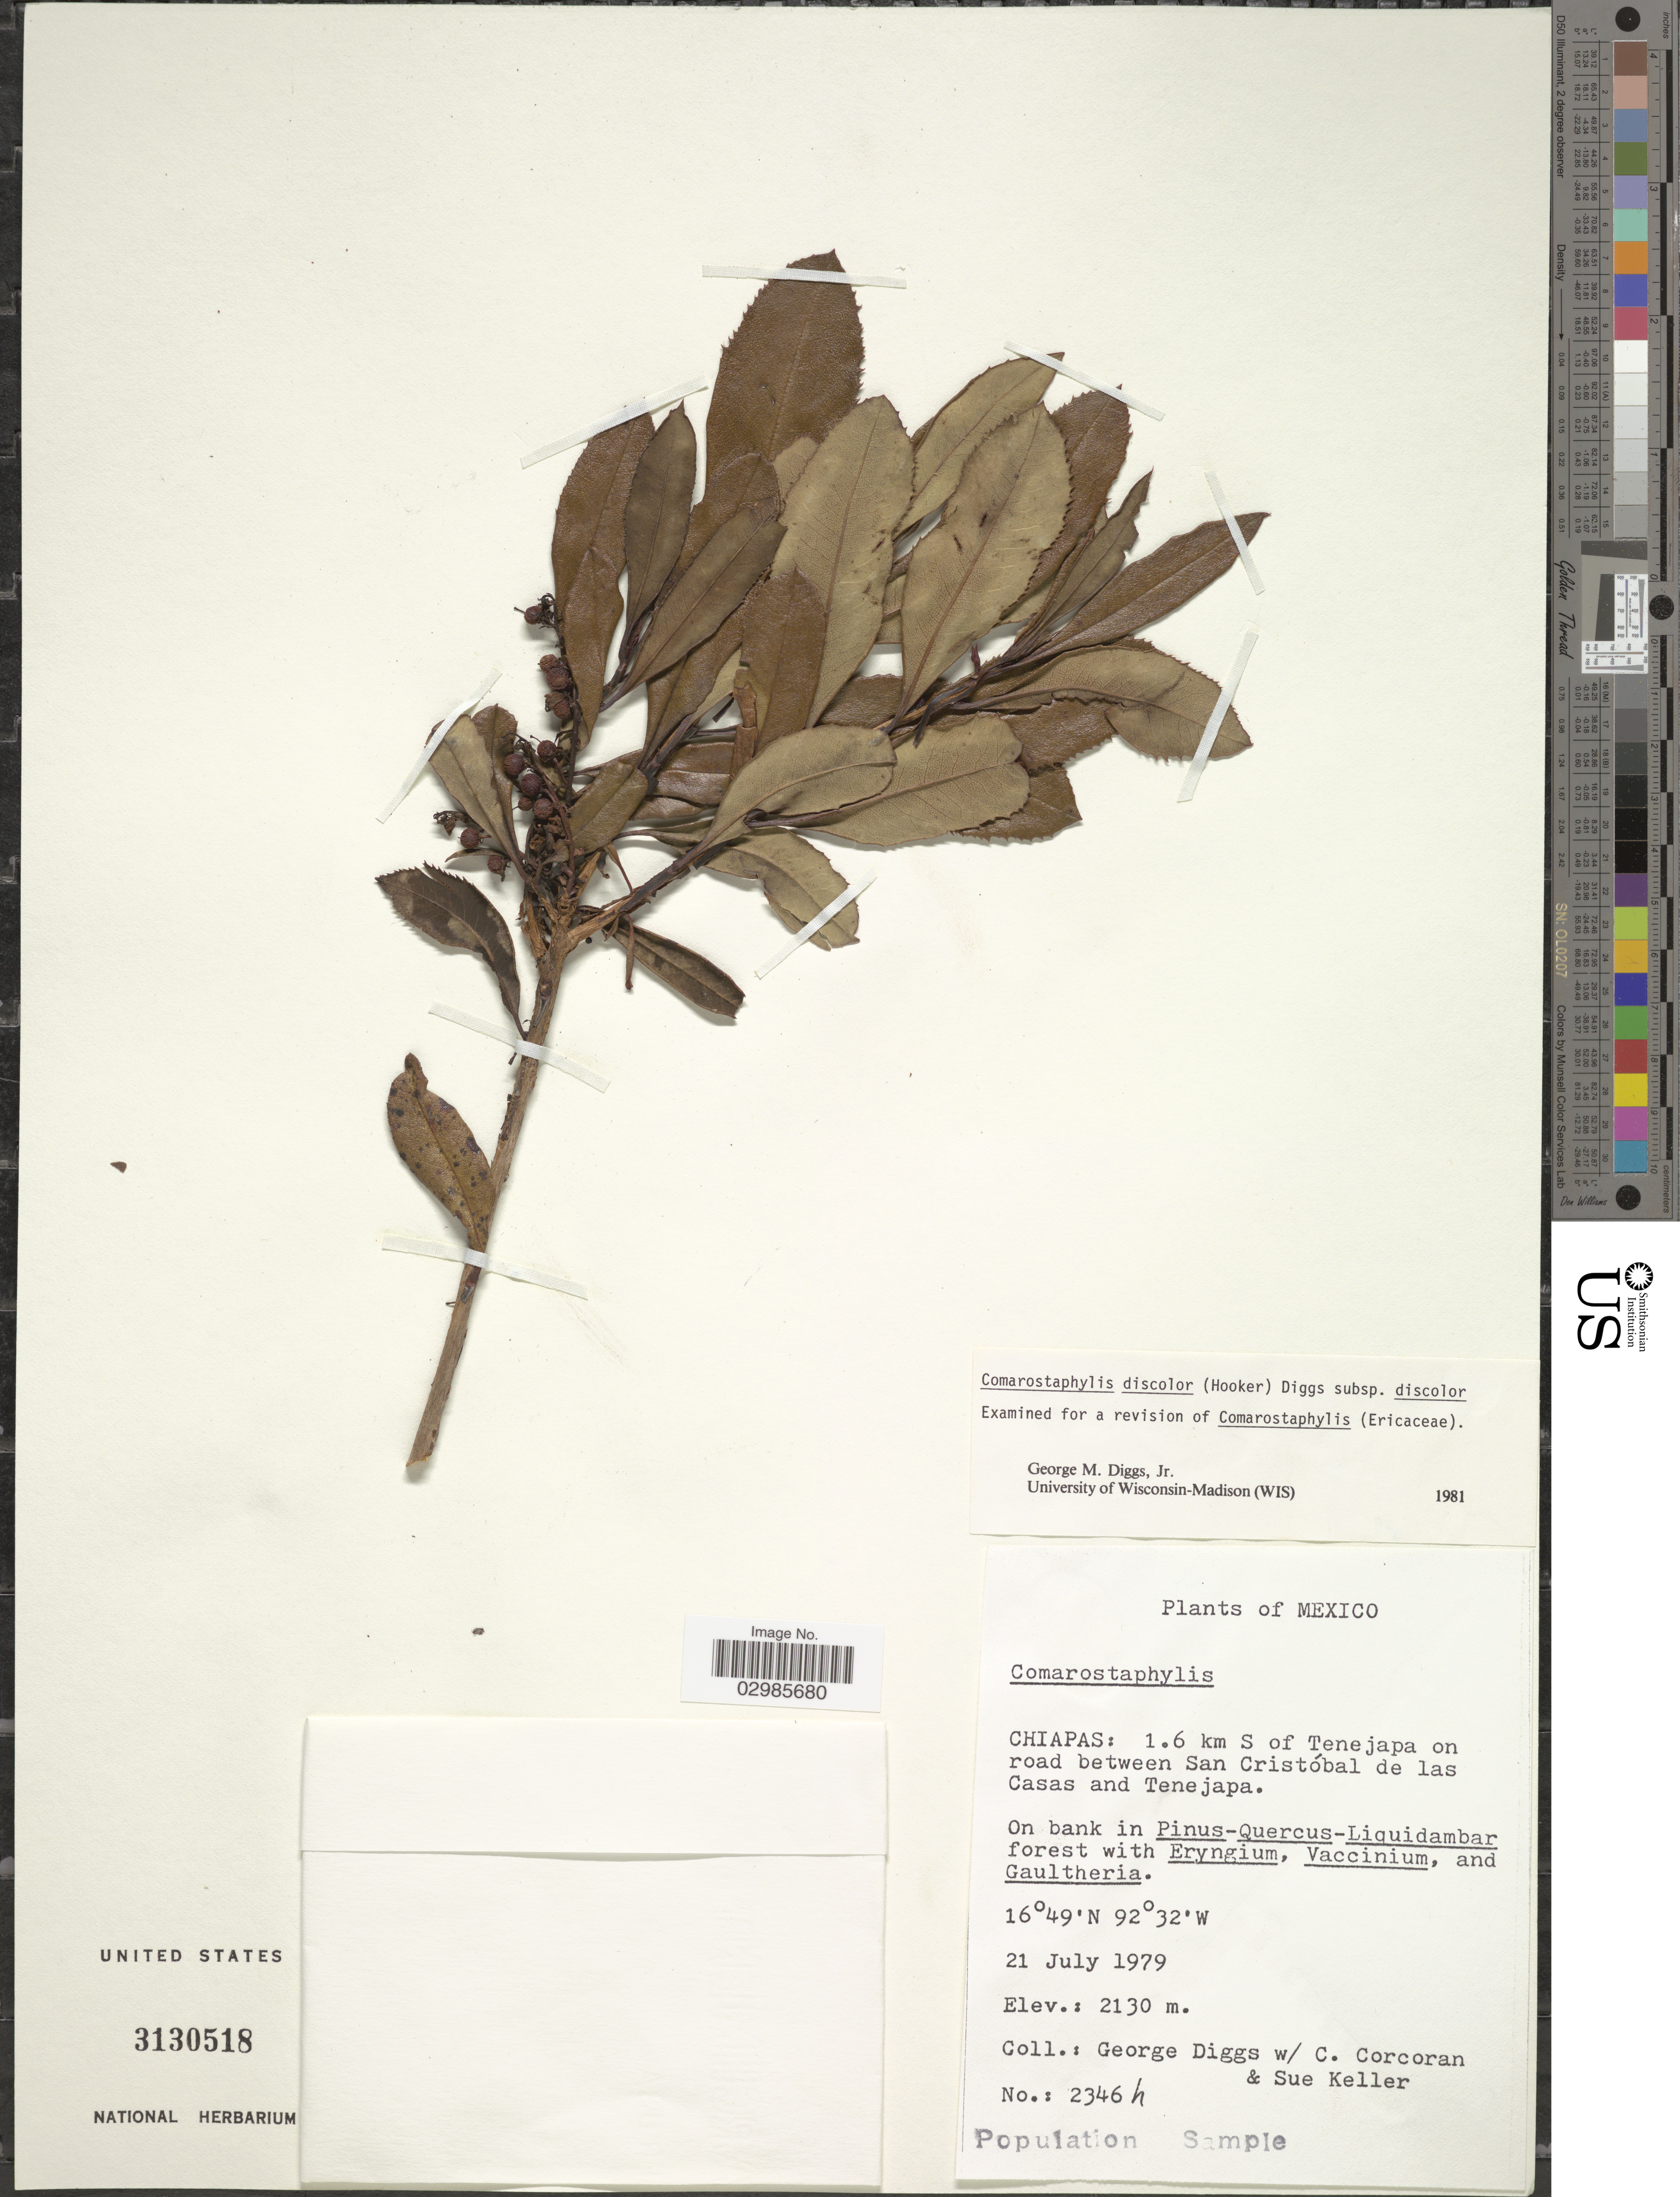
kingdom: Plantae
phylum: Tracheophyta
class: Magnoliopsida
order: Ericales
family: Ericaceae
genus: Comarostaphylis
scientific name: Comarostaphylis discolor subsp. discolor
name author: (Hook.) Diggs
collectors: G. Diggs, C. Corcoran & S. Keller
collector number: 2346h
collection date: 1979-07-21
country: Mexico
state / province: Chiapas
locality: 1.6 km S of Tenejapa on road between San Cristóbal de las Casas and Tenejapa.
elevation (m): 2130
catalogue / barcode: US 3130518